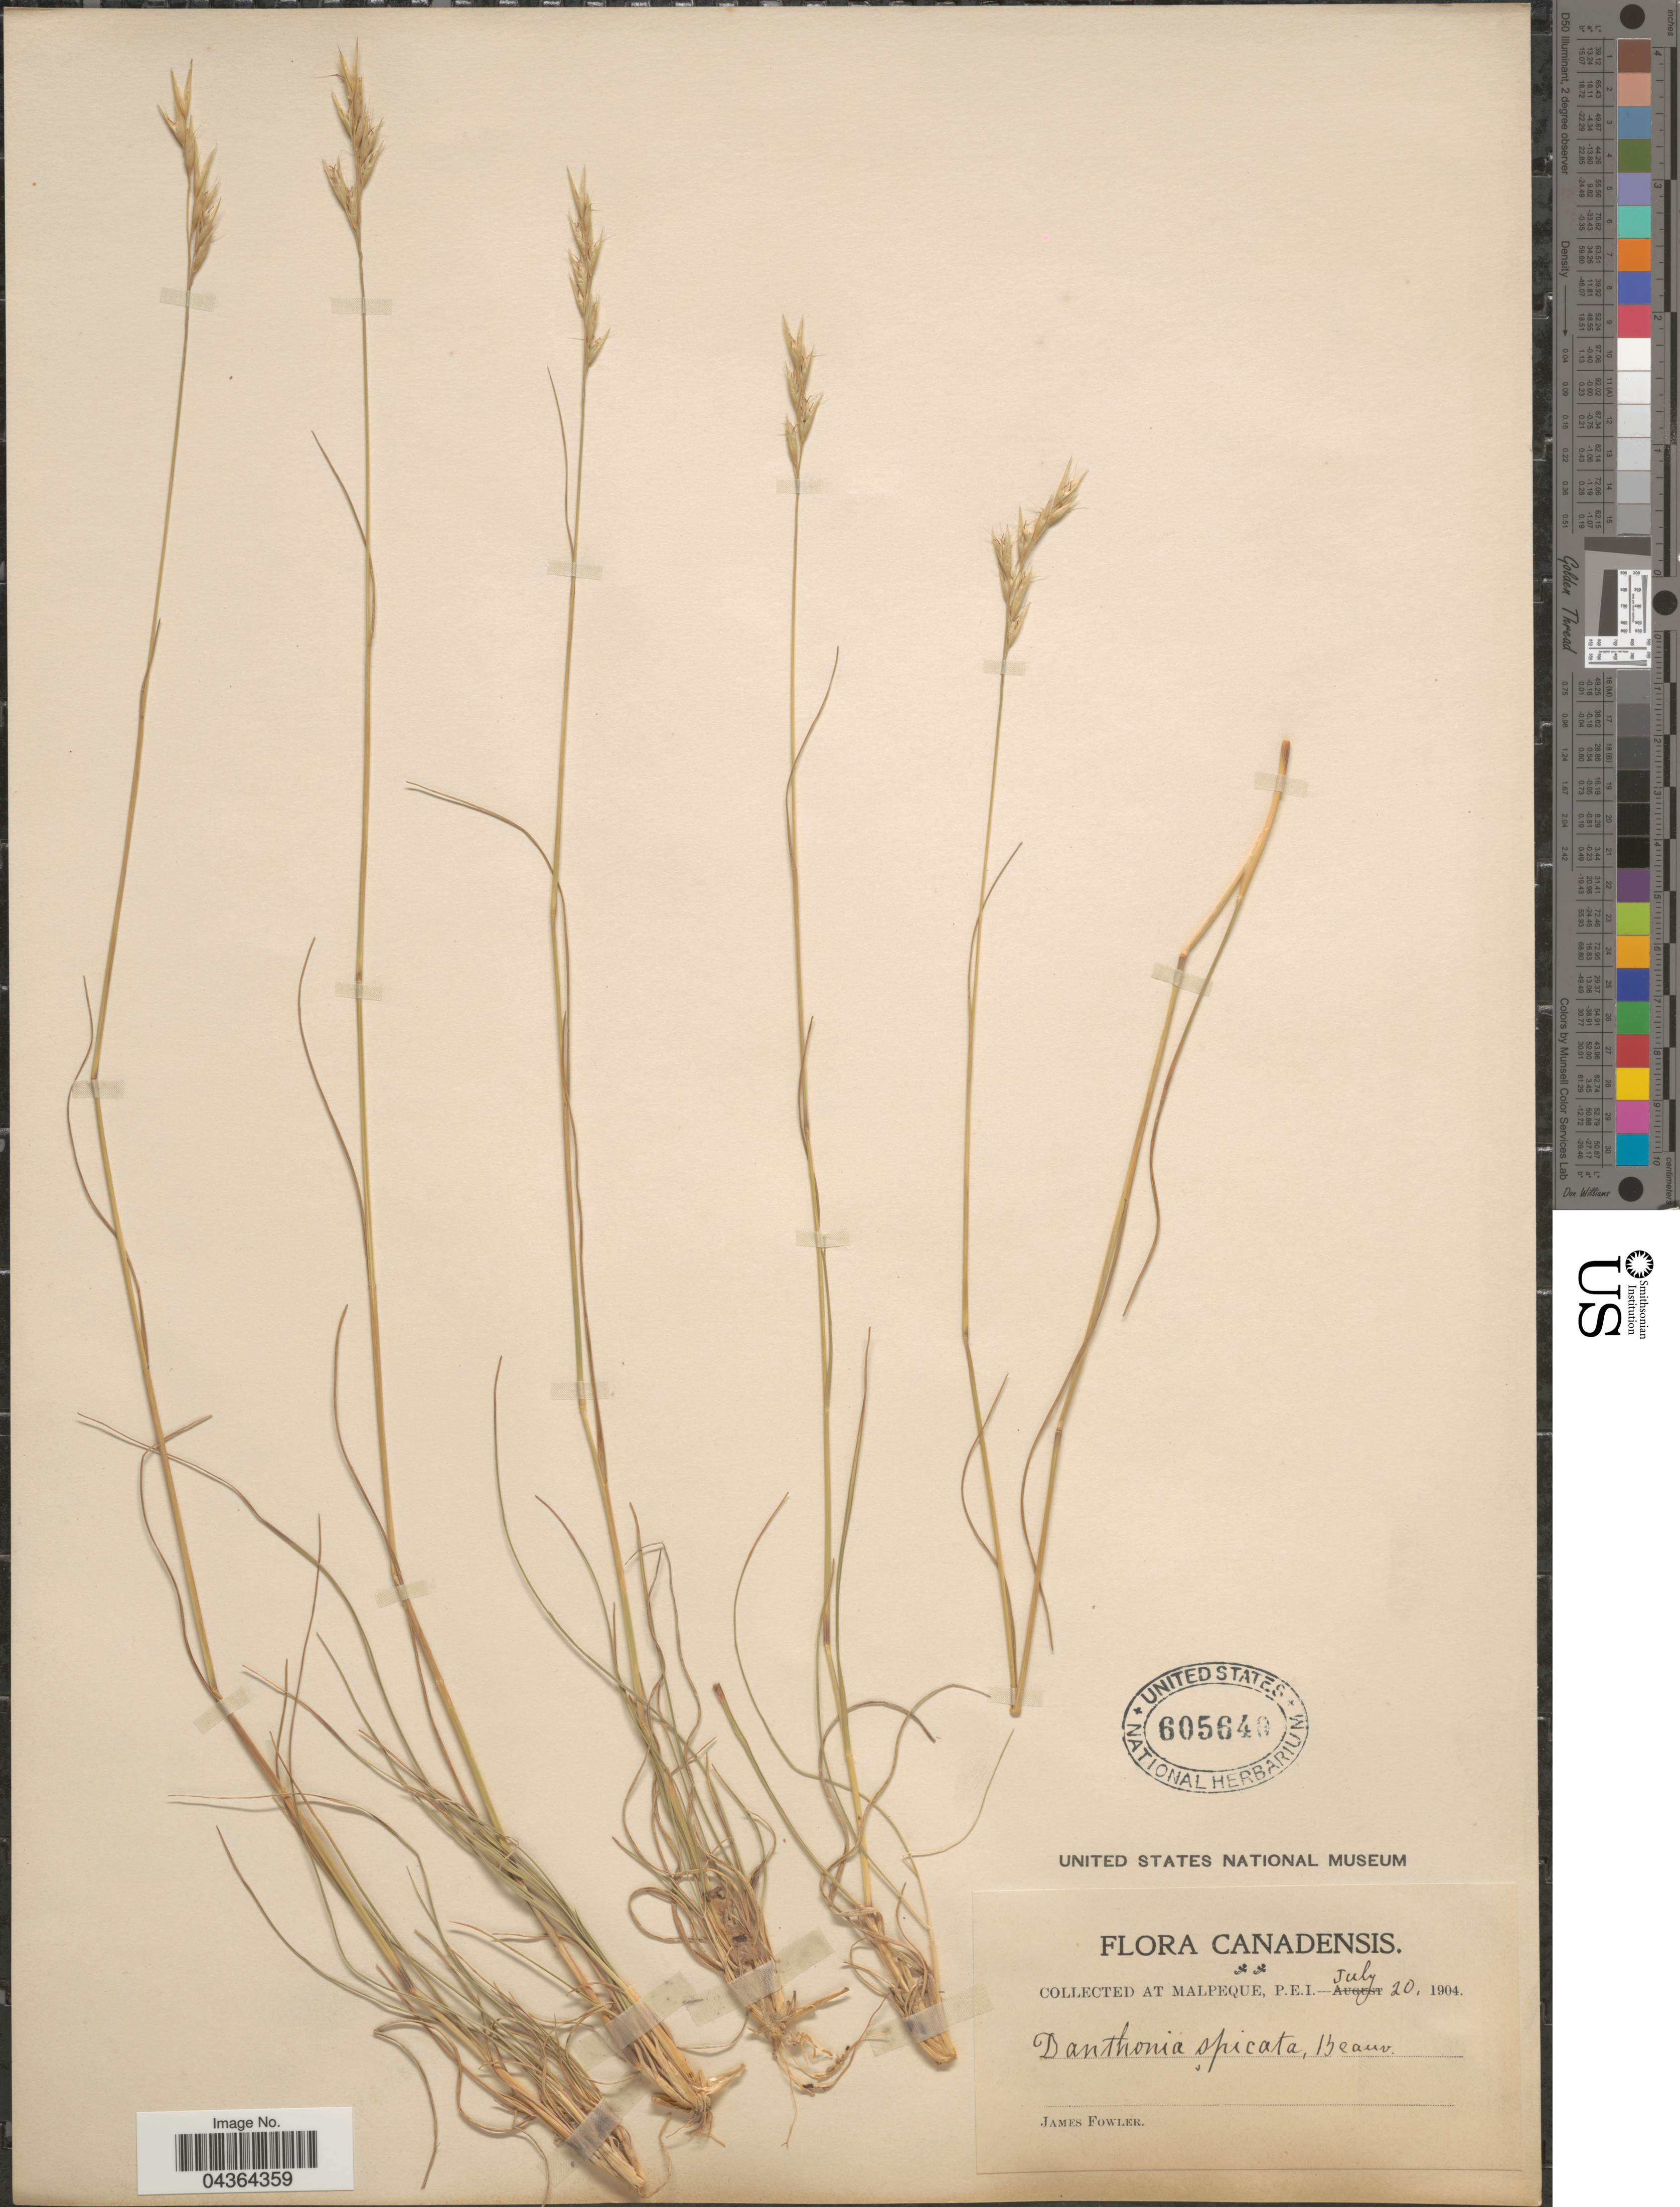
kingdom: Plantae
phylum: Tracheophyta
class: Liliopsida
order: Poales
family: Poaceae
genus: Danthonia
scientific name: Danthonia spicata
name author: (L.) P. Beauv. ex Roem. & Schult.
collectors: J. P. Fowler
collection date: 1904-07-20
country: Canada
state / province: Prince Edward Island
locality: Canadensis. At Malpeque, P.E.I.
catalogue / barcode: US 605640